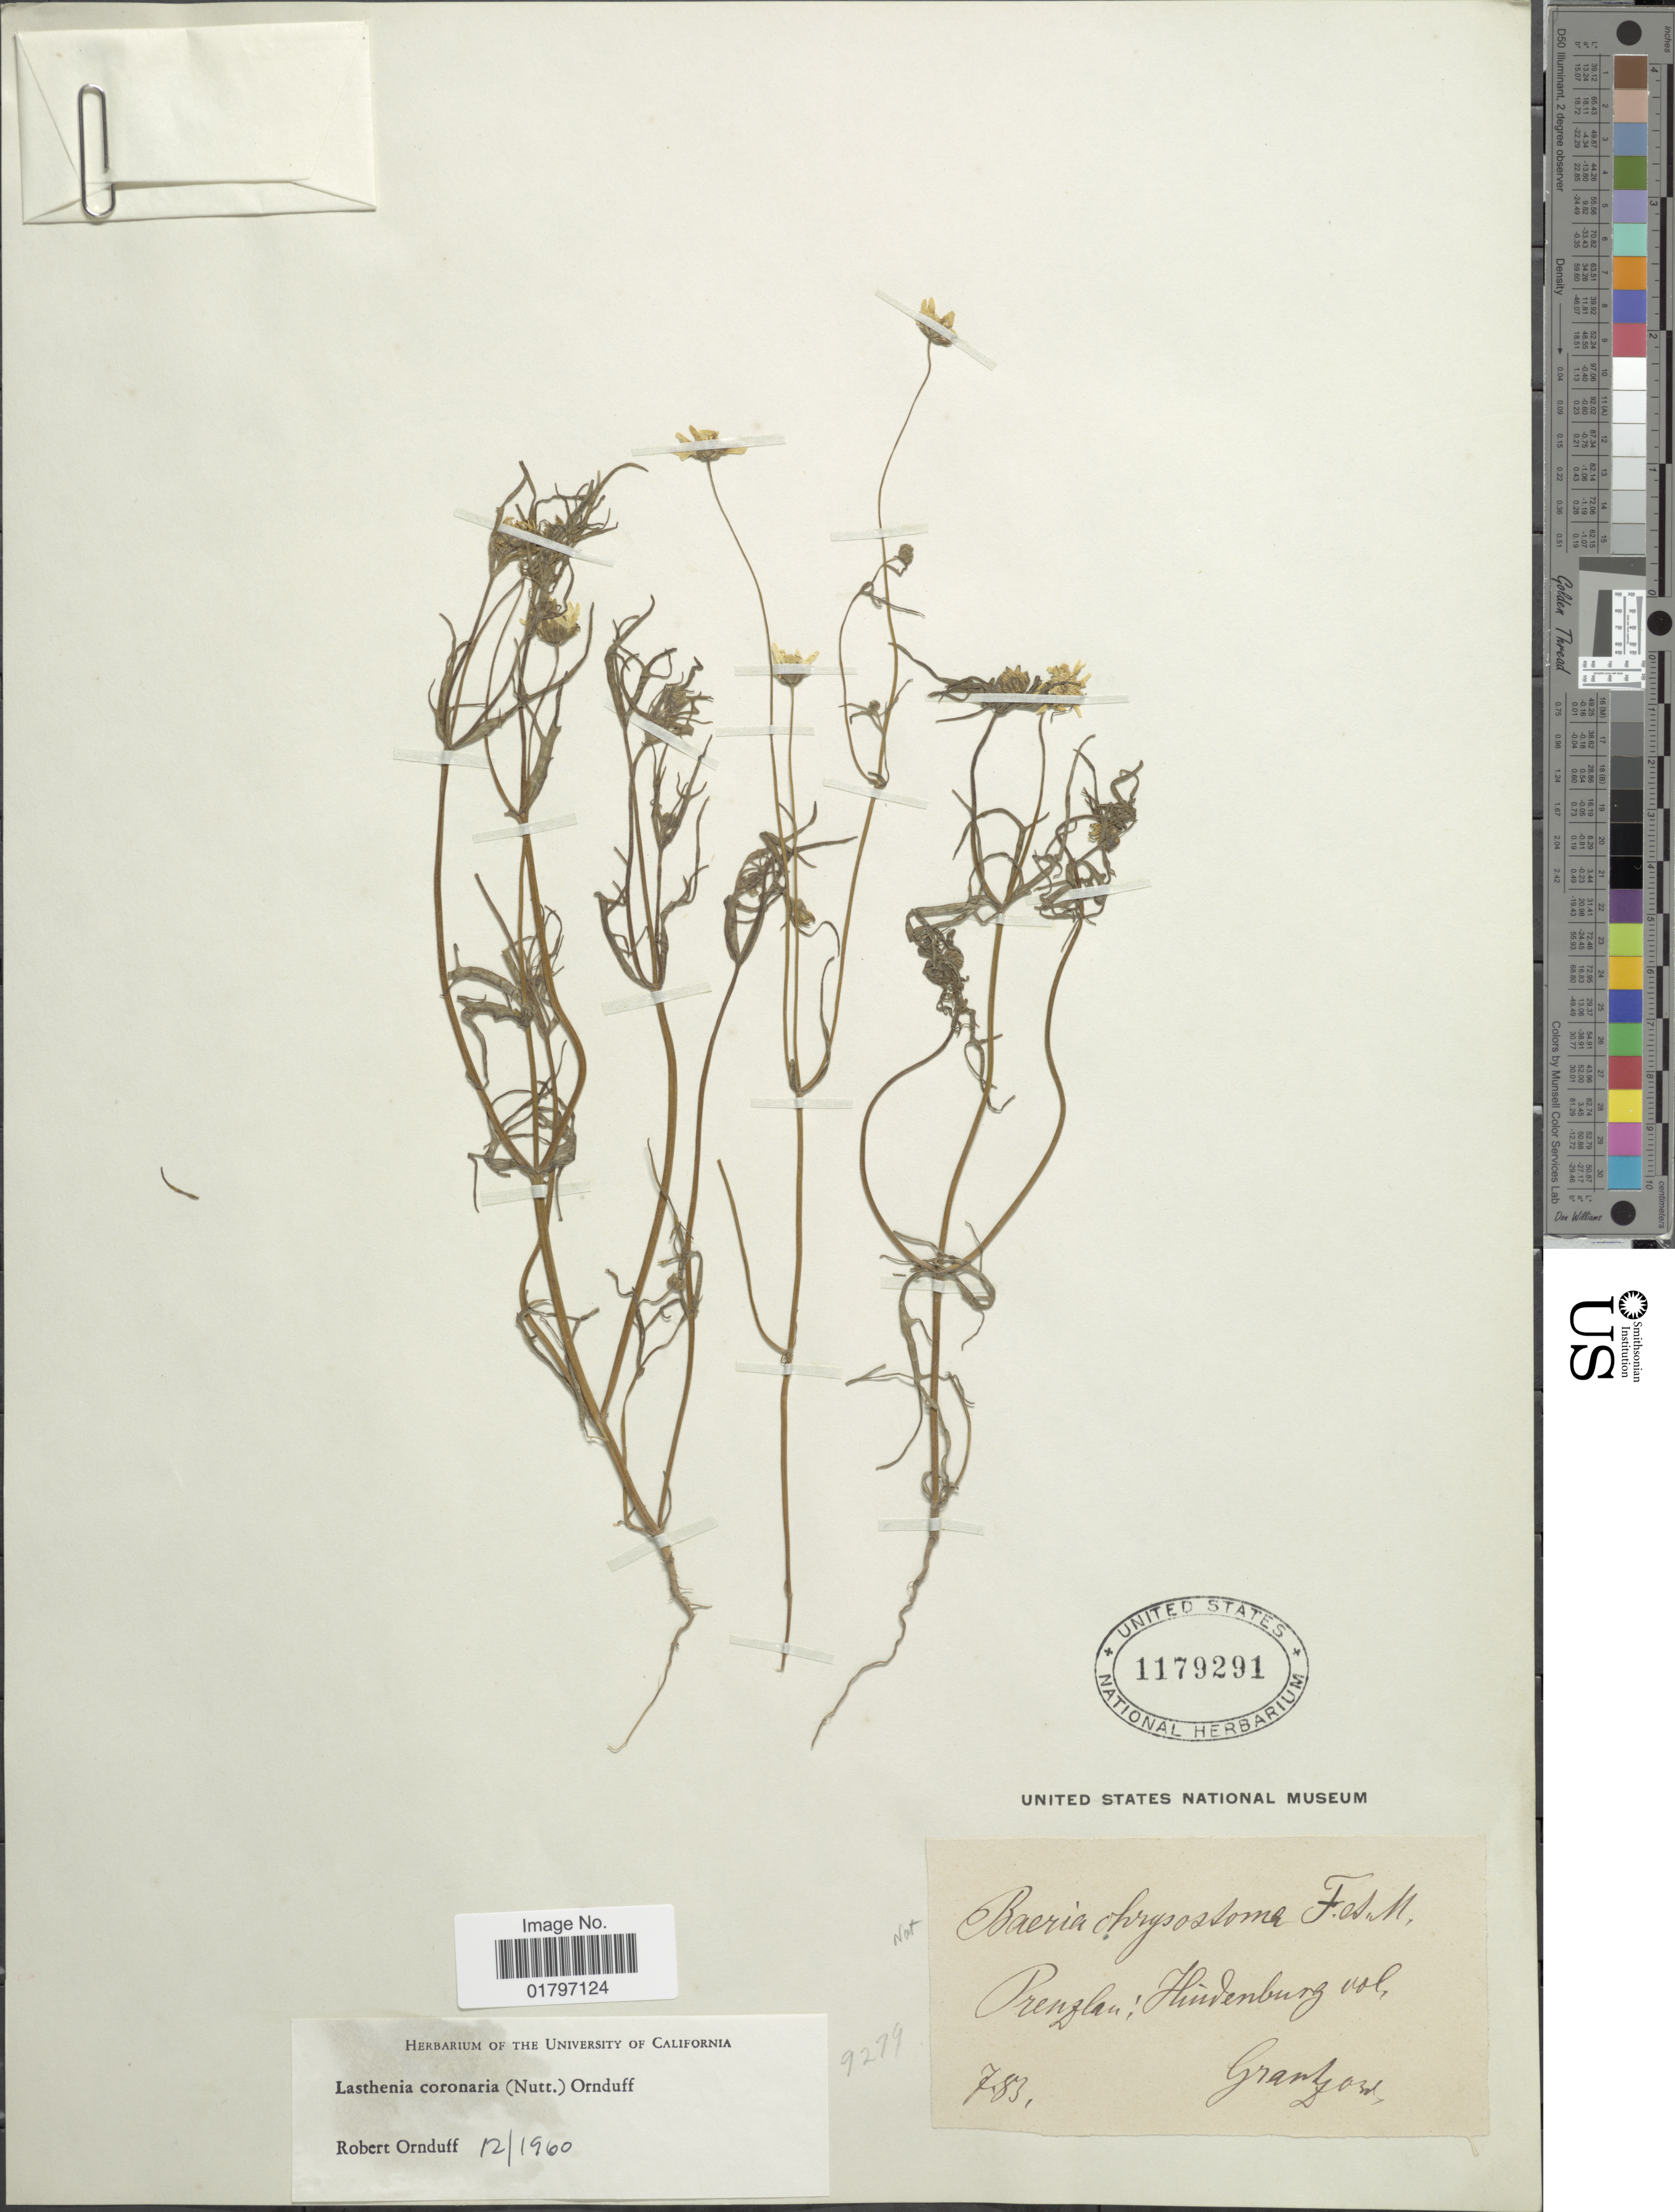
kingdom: Plantae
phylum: Tracheophyta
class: Magnoliopsida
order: Asterales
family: Asteraceae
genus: Lasthenia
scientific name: Lasthenia coronaria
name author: (Nutt.) Ornduff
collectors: Grantzow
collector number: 783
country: Germany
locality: Prenzlan: Hindenburg vol.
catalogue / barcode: US 1179291